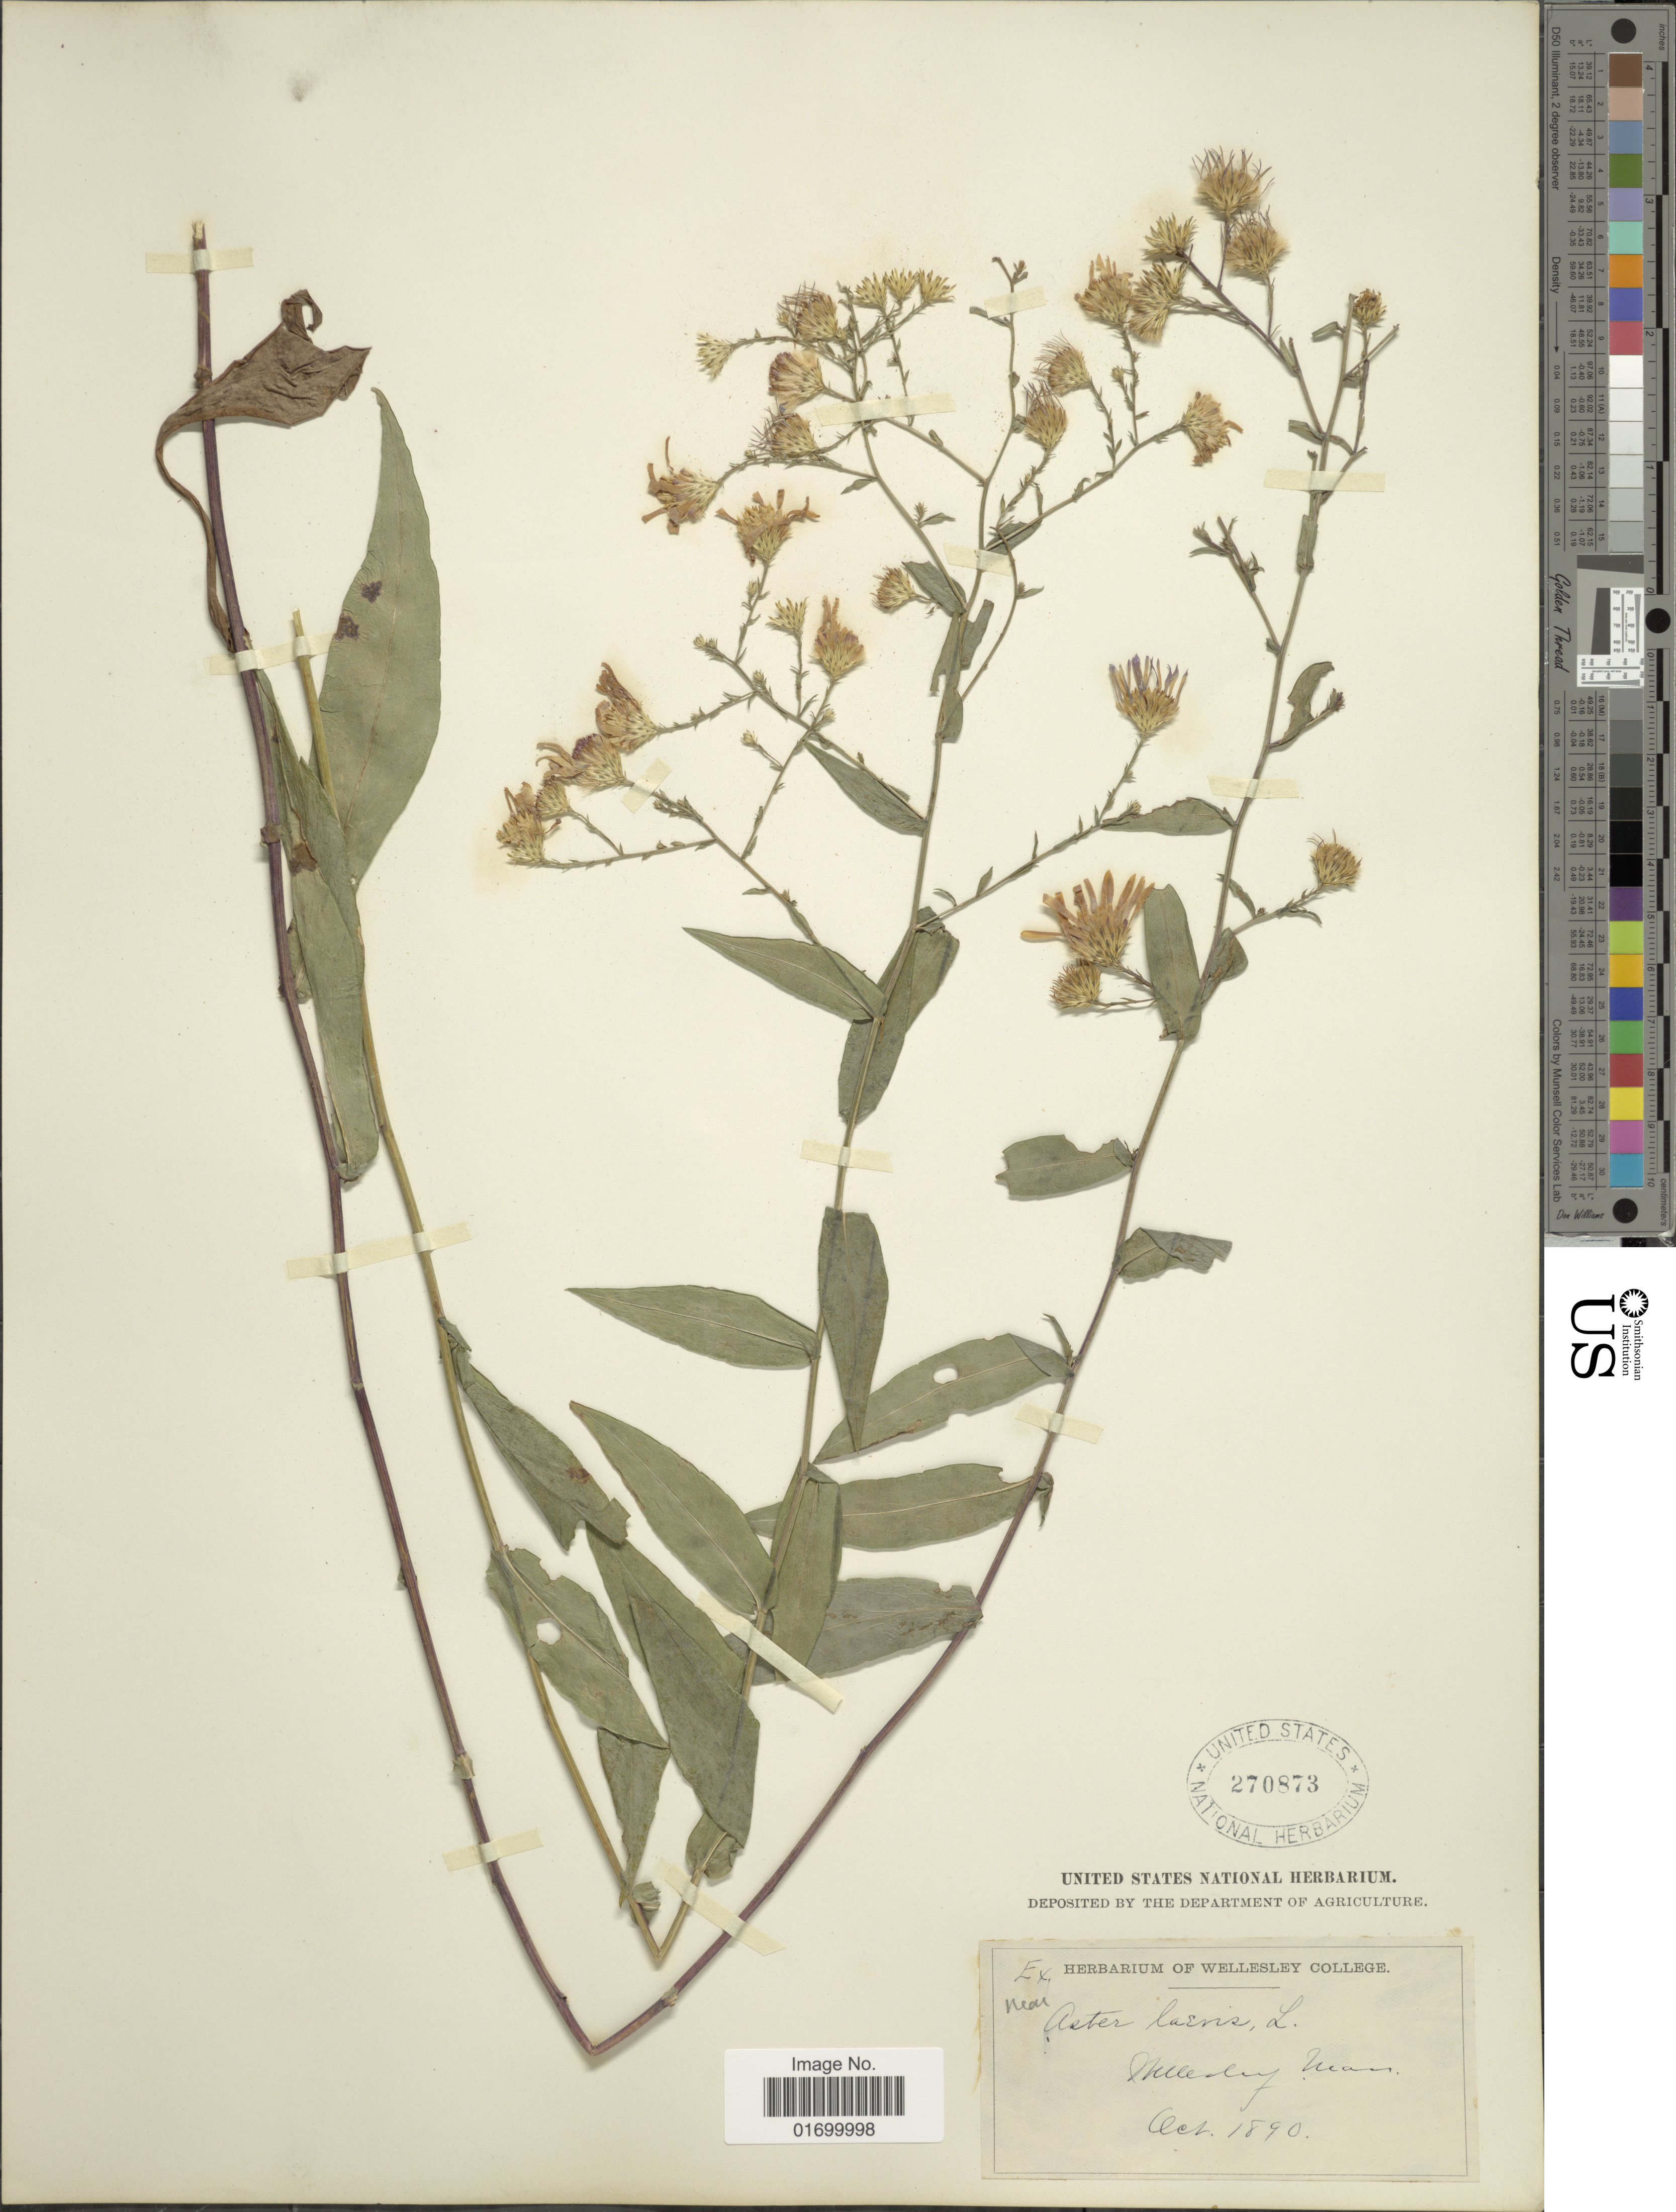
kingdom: Plantae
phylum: Tracheophyta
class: Magnoliopsida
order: Asterales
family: Asteraceae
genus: Symphyotrichum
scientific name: Symphyotrichum laeve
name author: (L.) Á. Löve & D. Löve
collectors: ex herb. Wellesley College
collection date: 1890-10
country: United States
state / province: Massachusetts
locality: Wellesley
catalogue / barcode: US 270873